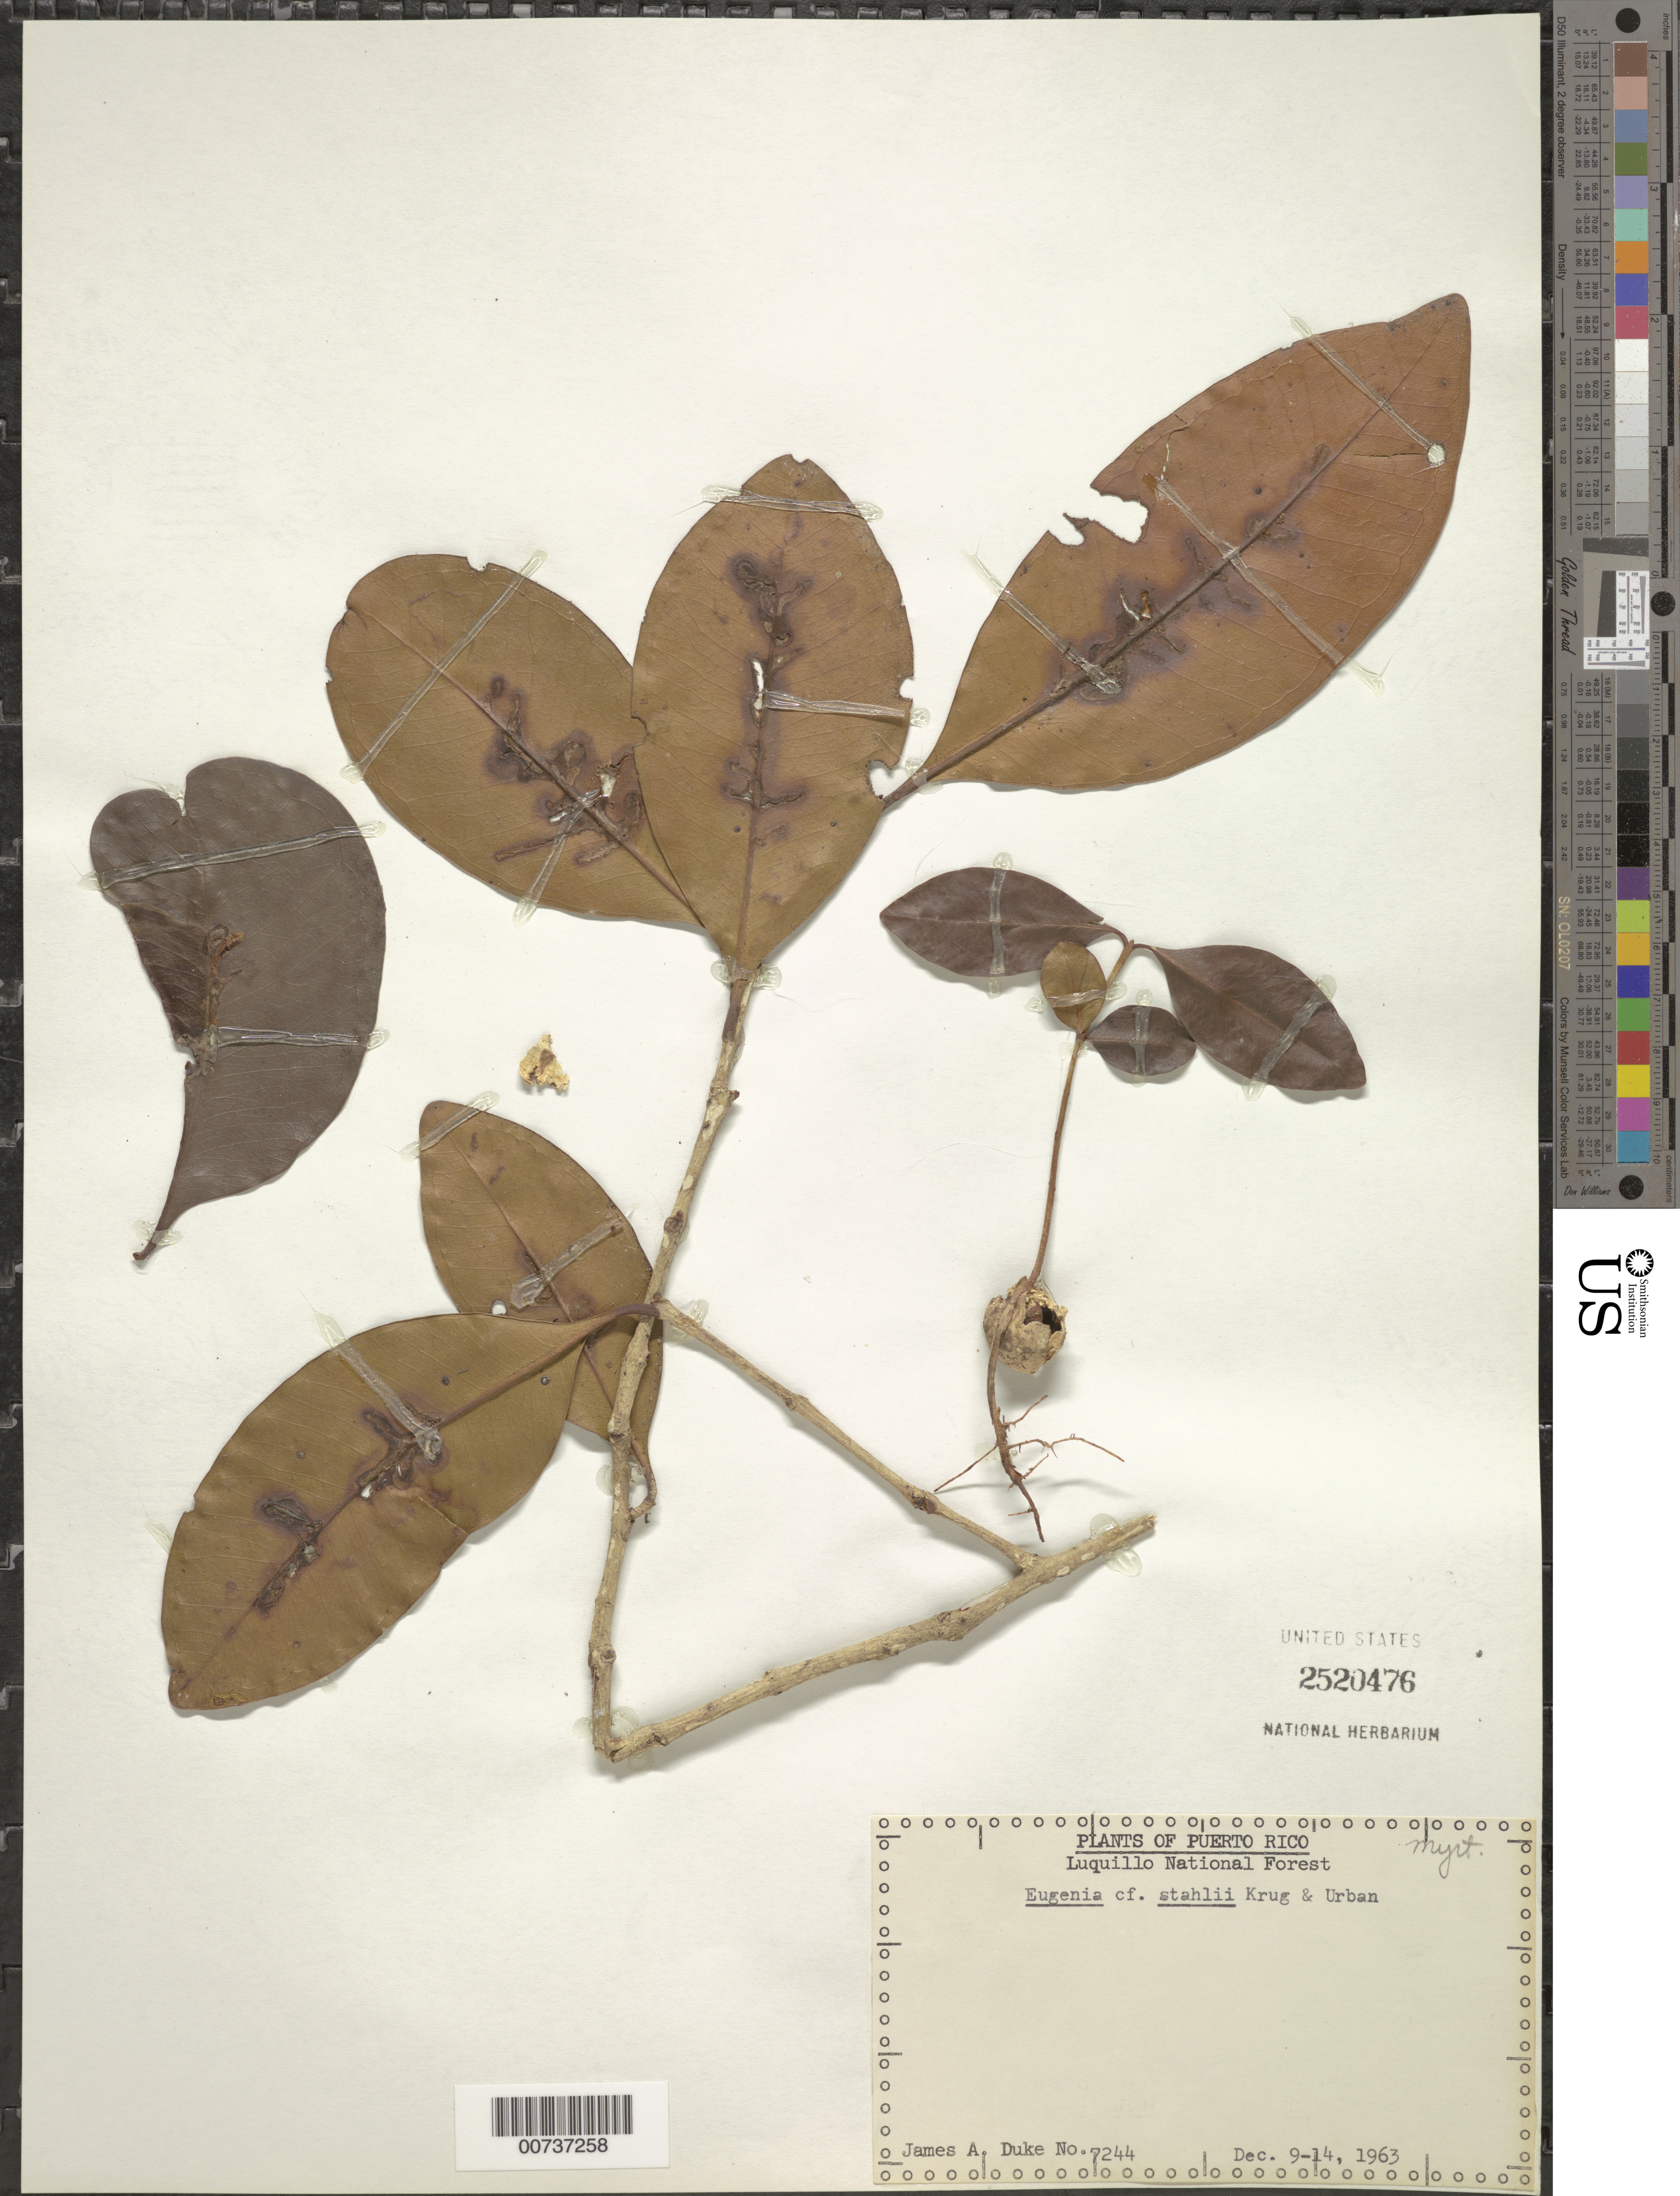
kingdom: Plantae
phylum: Tracheophyta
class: Magnoliopsida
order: Myrtales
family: Myrtaceae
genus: Eugenia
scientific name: Eugenia stahlii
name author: (Kiaersk.) Krug & Urb.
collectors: J. A. Duke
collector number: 7244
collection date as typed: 09 Dec 1963 to 14 Dec 1963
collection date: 1963-12-09/1963-12-14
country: Puerto Rico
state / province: Luquillo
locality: Luquillo National Forest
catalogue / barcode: US 2520476